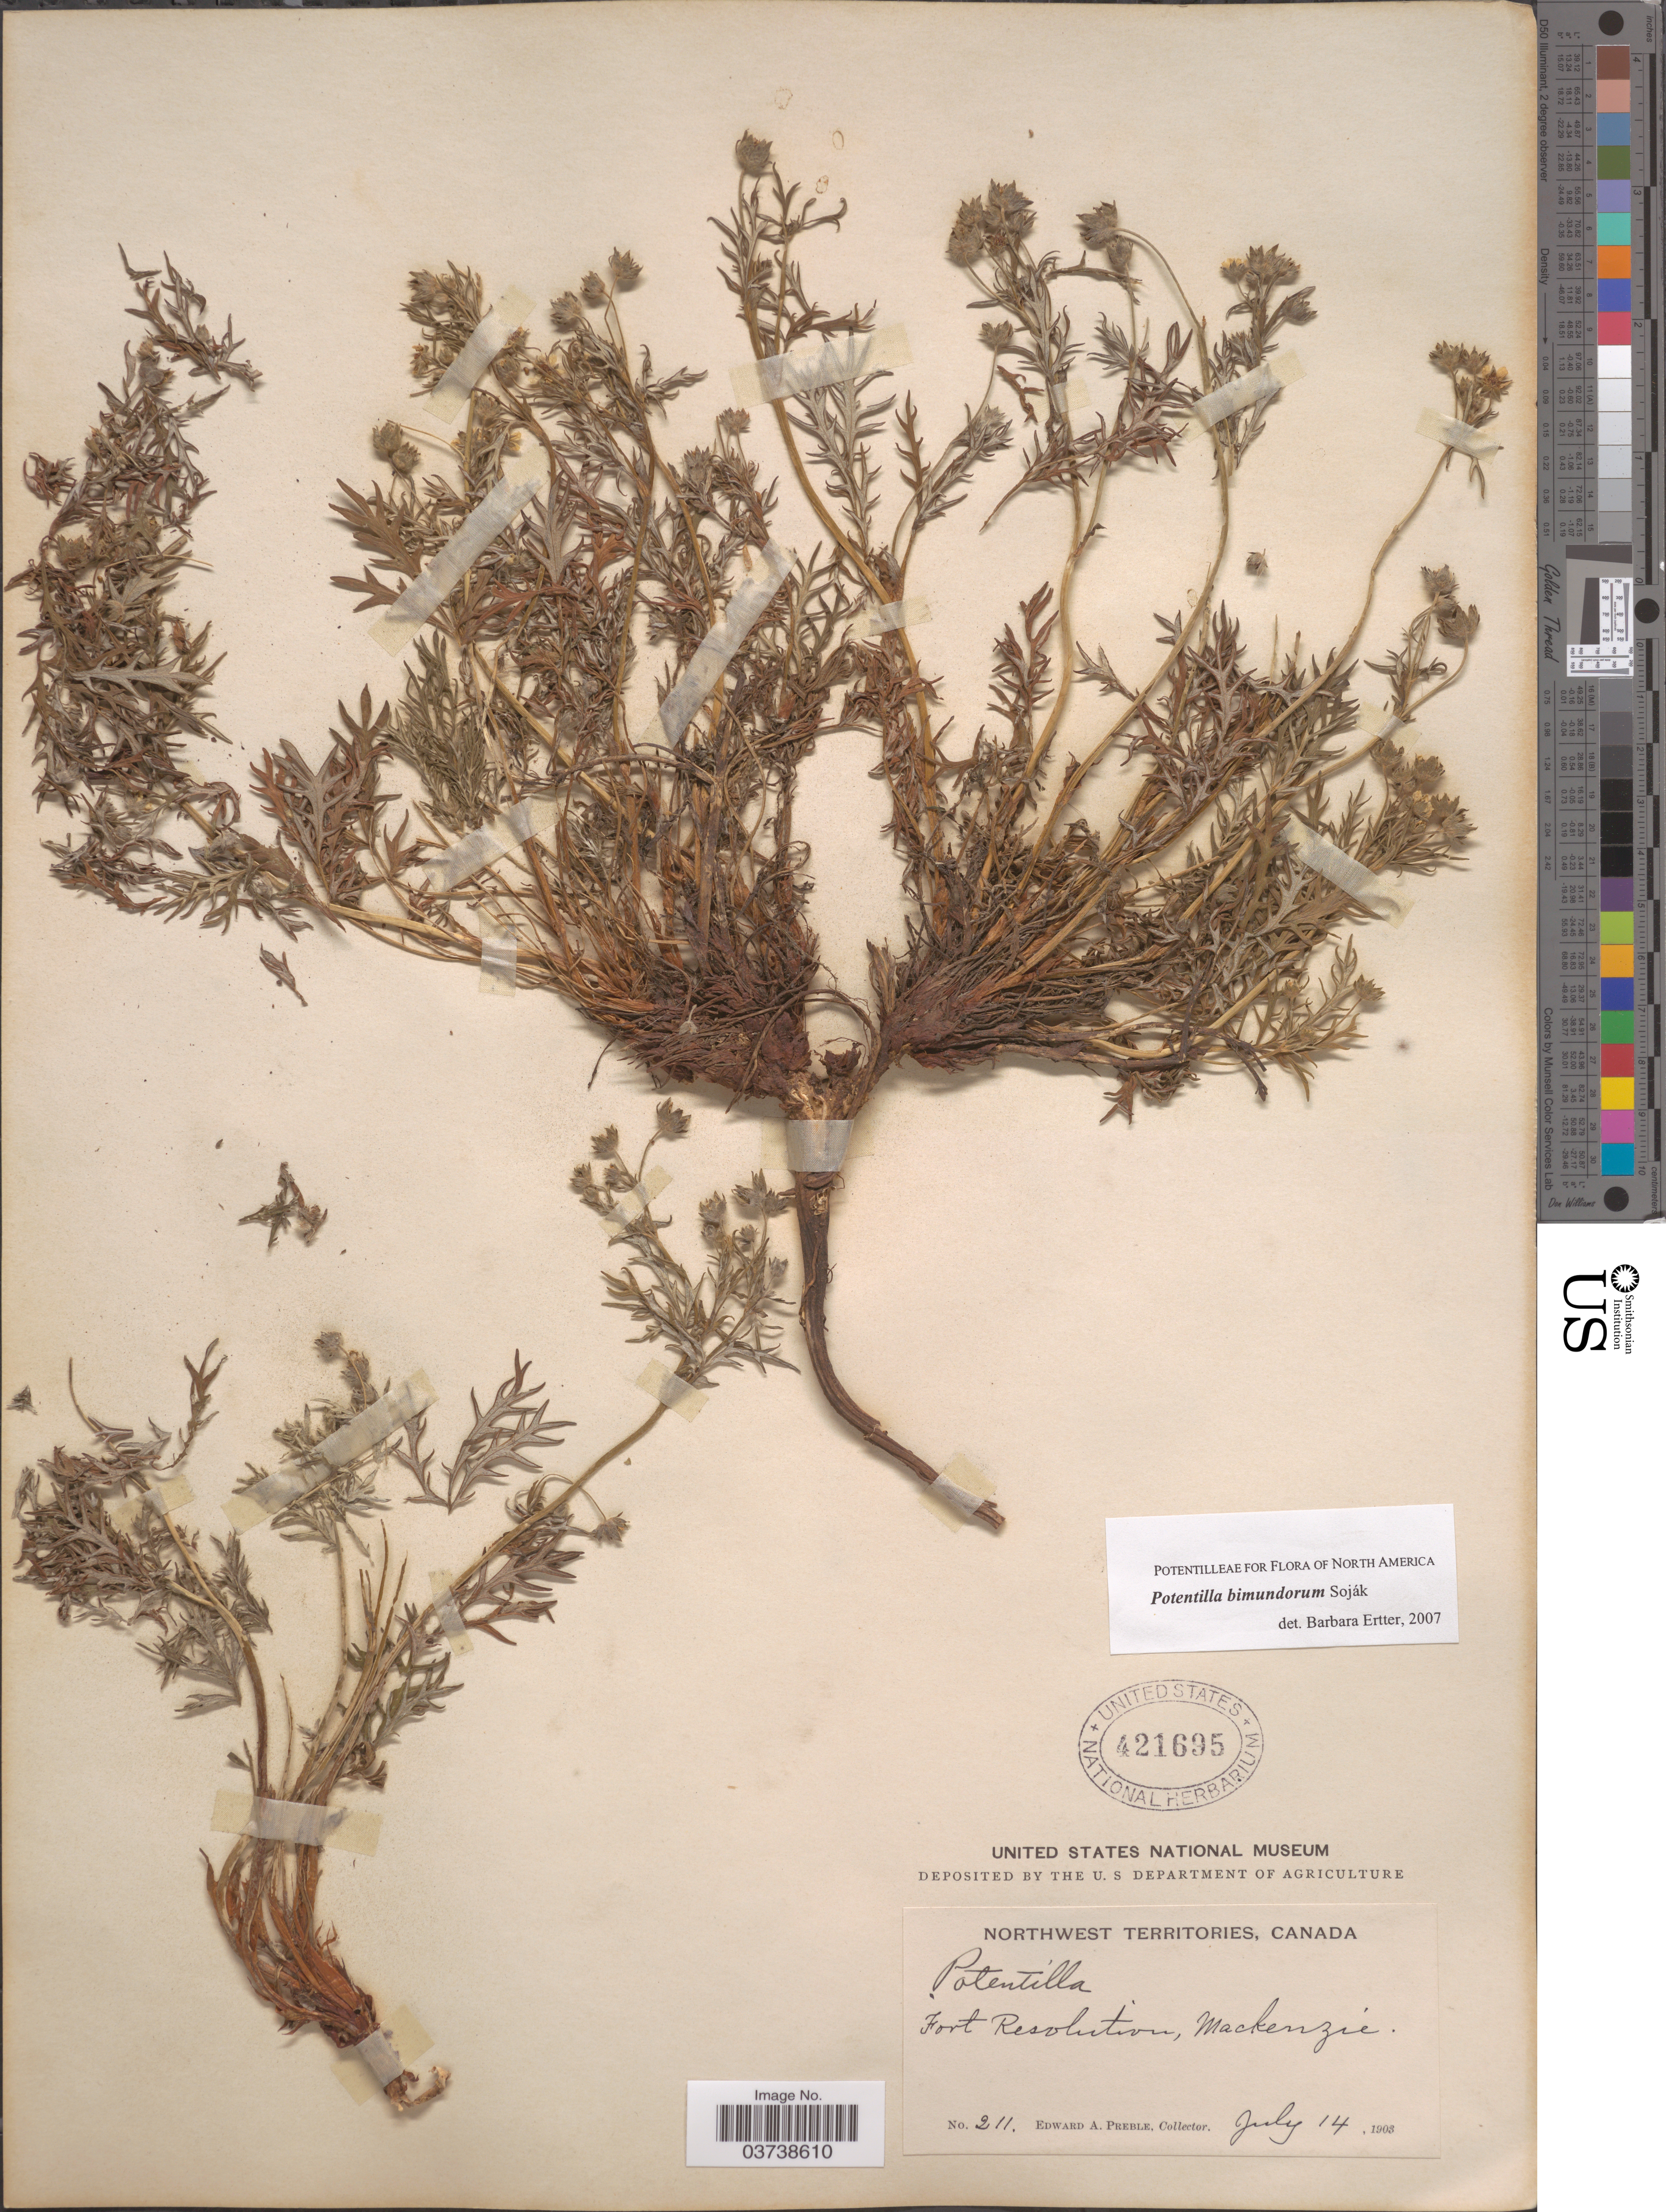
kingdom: Plantae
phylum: Tracheophyta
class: Magnoliopsida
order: Rosales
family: Rosaceae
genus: Potentilla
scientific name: Potentilla bimundorum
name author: Soják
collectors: E. Preble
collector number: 211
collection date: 1903-07-14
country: Canada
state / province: Northwest Territories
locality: Fort Resolution, Mackenzie.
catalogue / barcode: US 421695